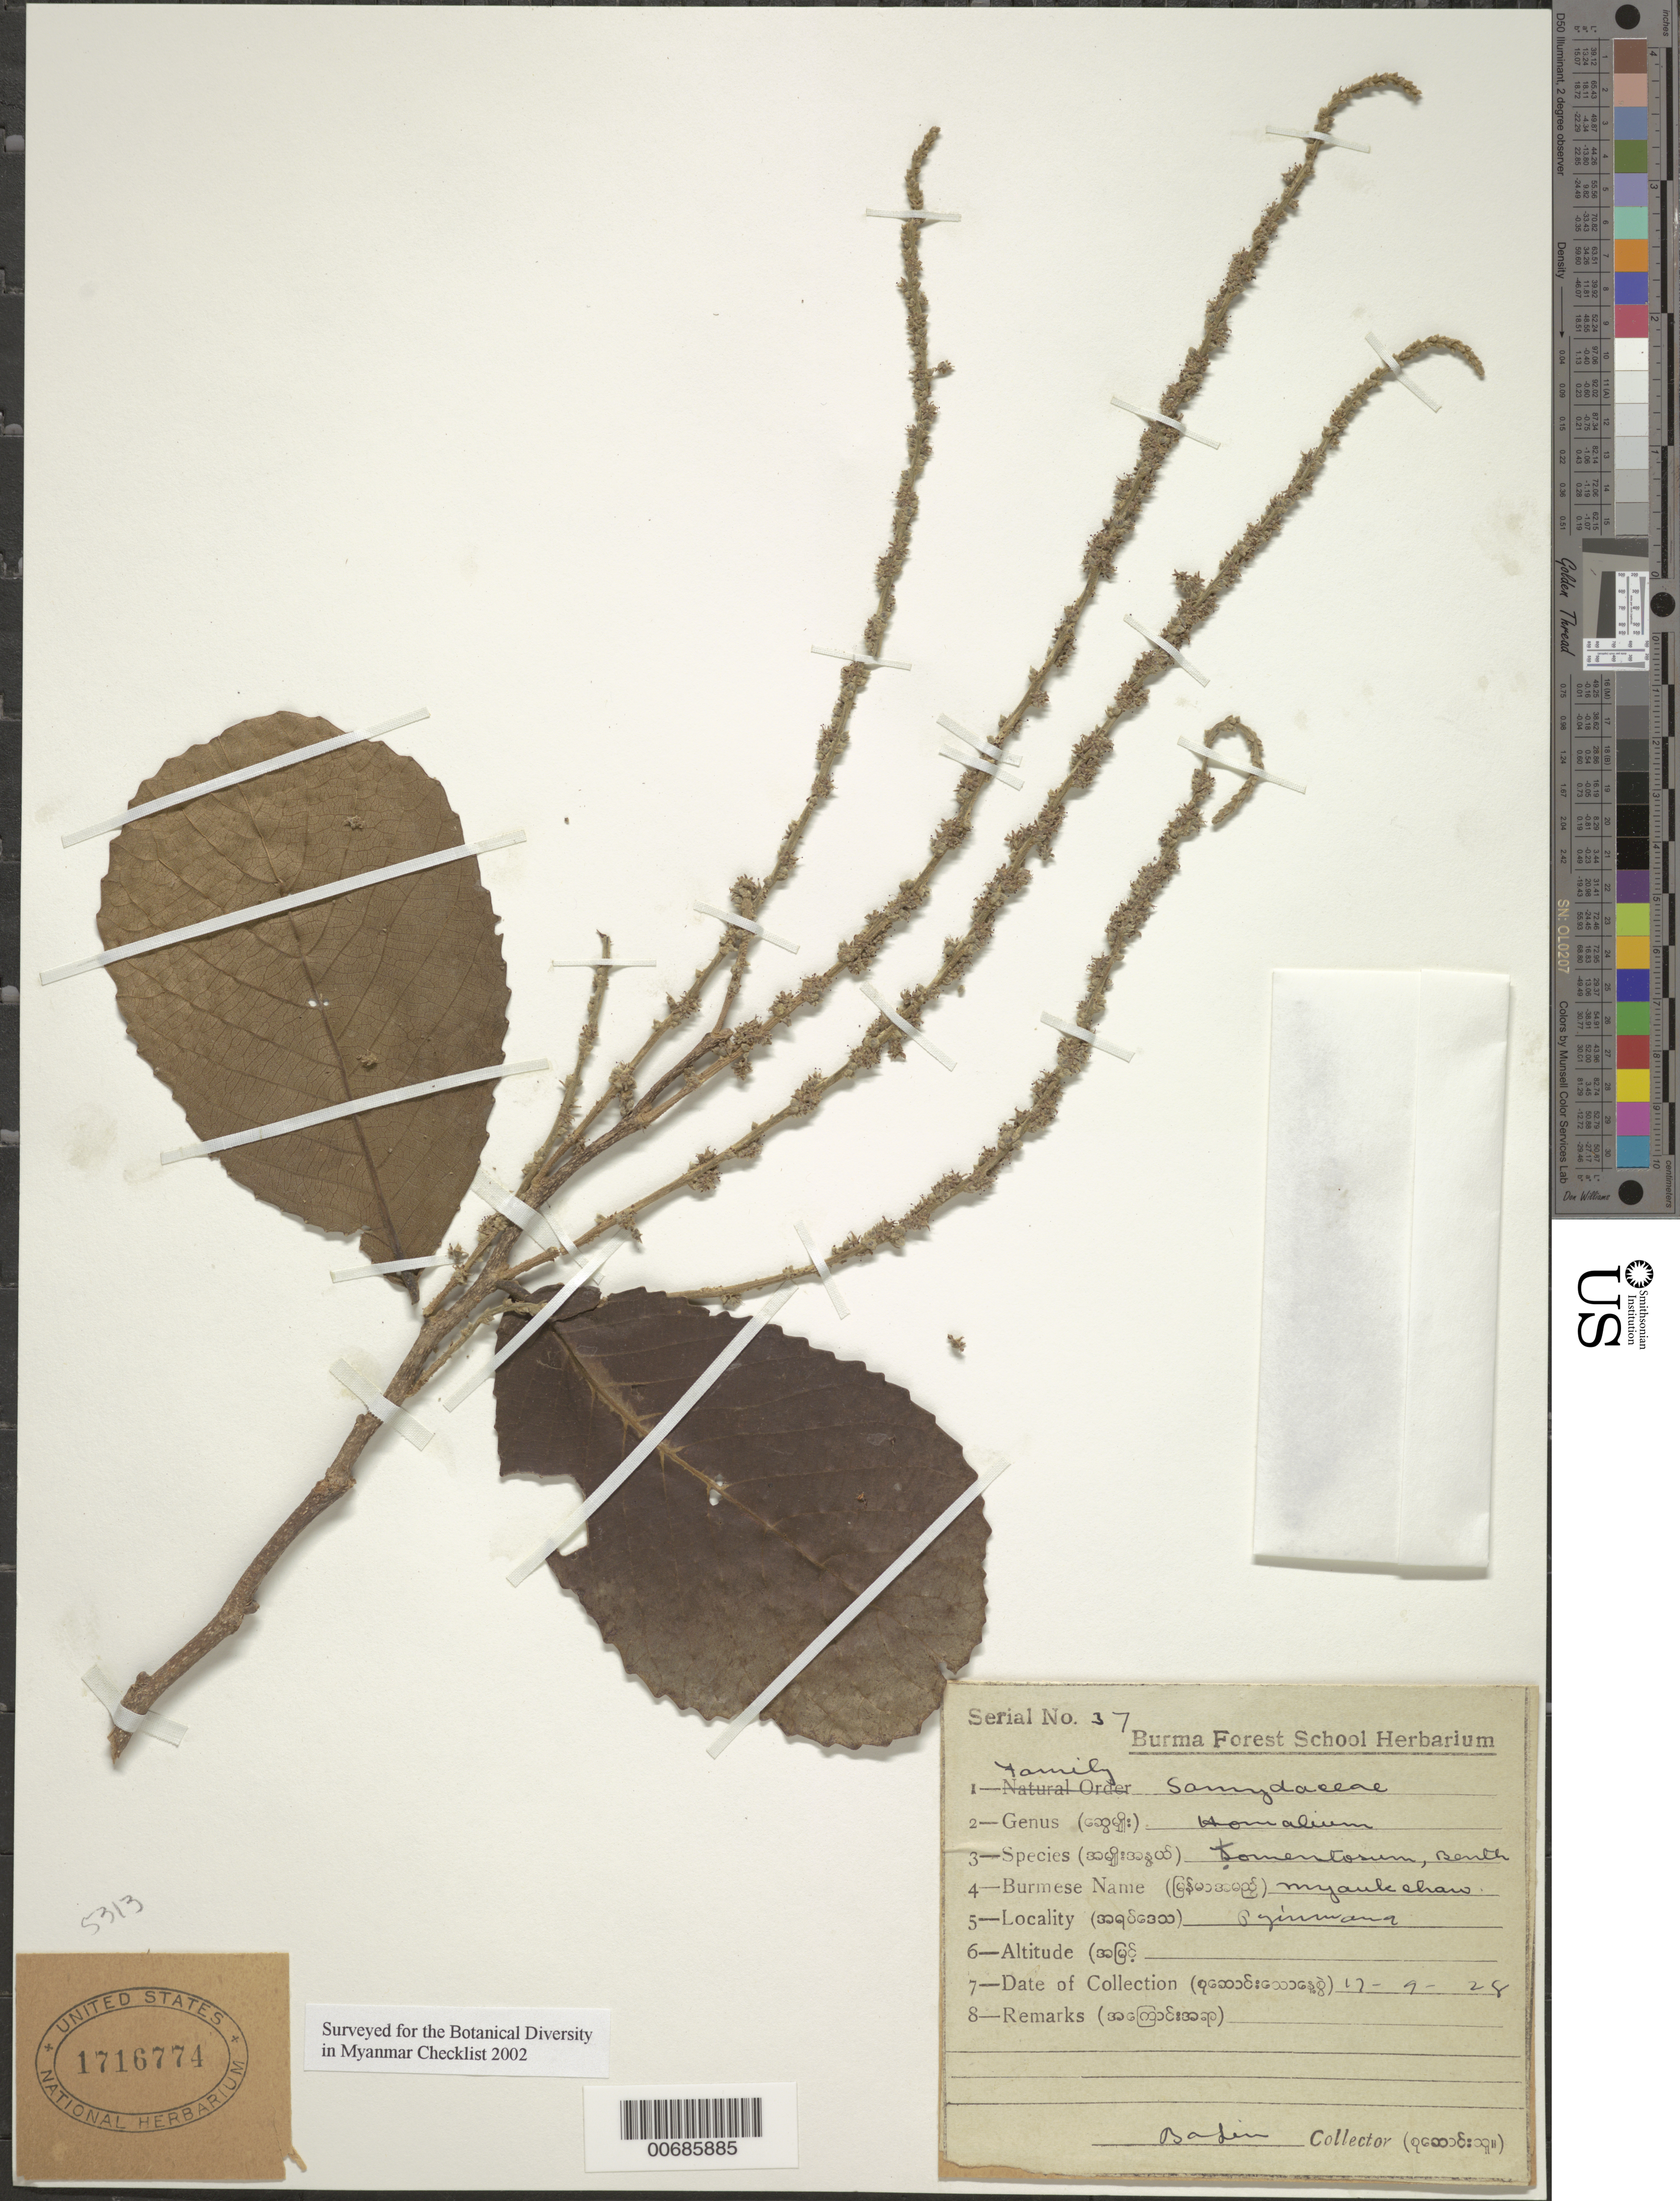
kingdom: Plantae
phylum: Tracheophyta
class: Magnoliopsida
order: Malpighiales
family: Salicaceae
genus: Homalium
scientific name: Homalium tomentosum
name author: (Vent.) Benth.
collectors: Burma Forest School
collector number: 37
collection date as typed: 17 Sep 1928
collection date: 1928-09-17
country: Myanmar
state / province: Mandalay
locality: Pyinmana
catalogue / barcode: US 1716774